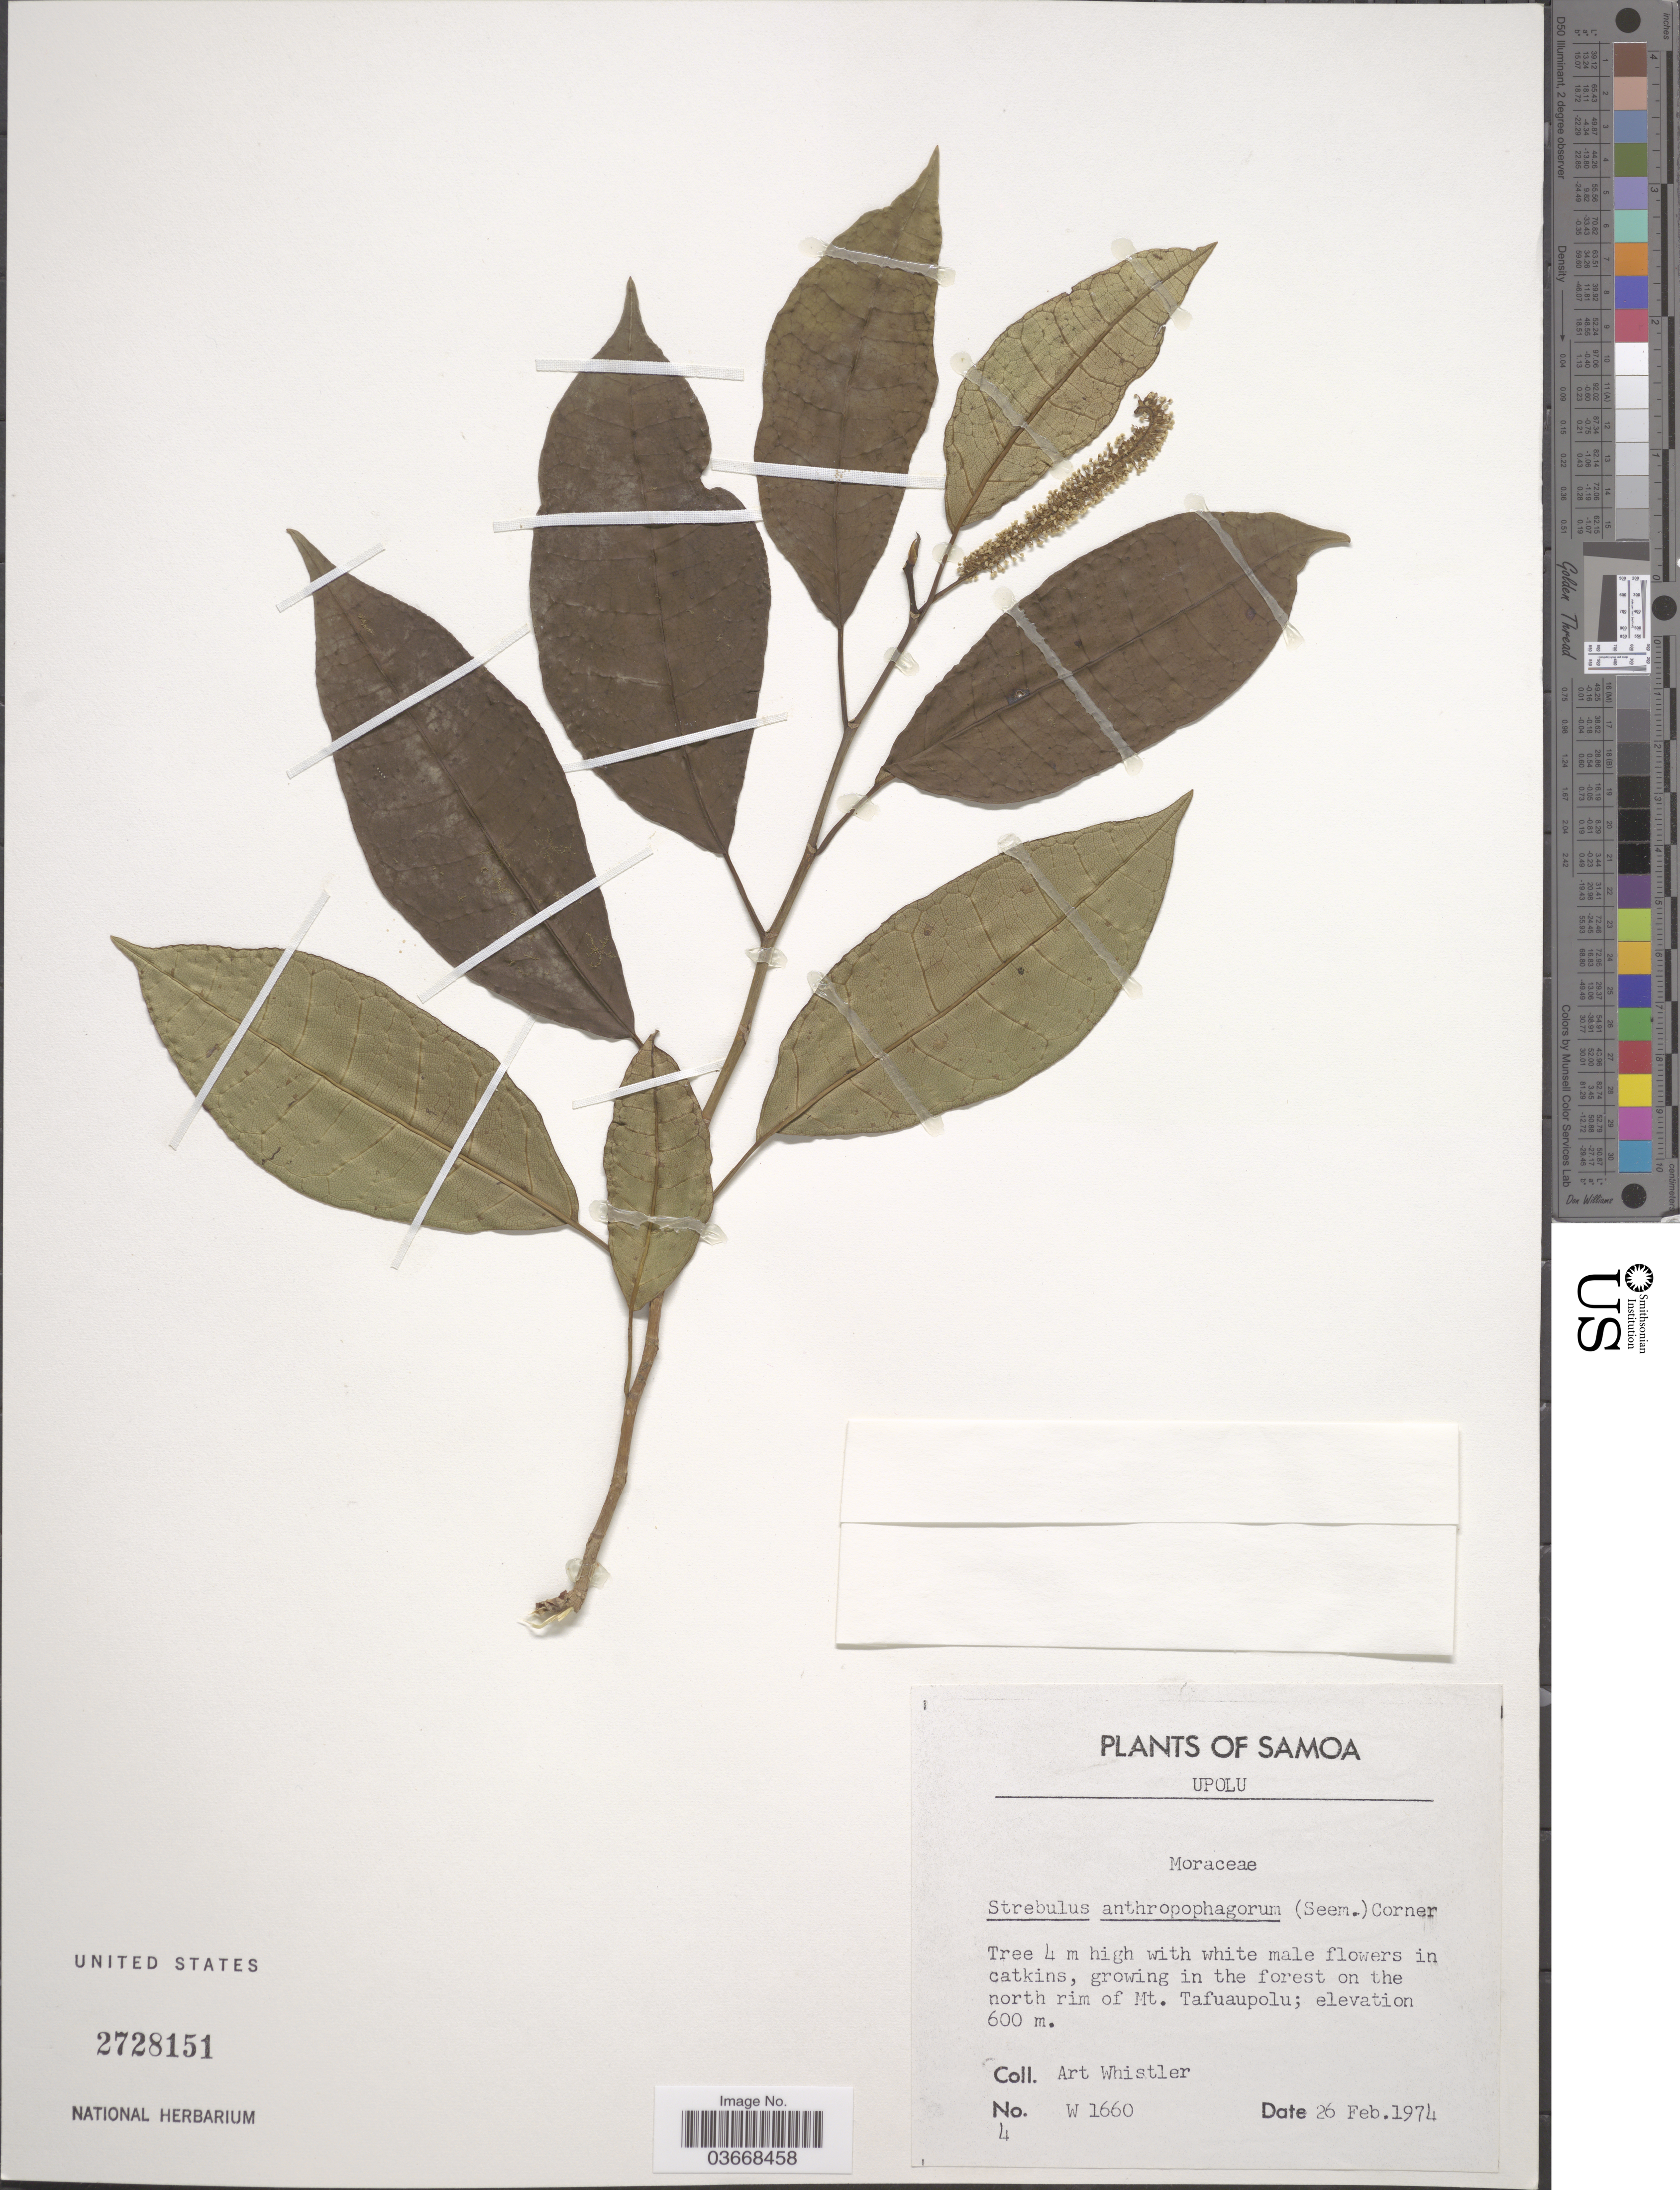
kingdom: Plantae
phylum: Tracheophyta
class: Magnoliopsida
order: Rosales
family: Moraceae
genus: Paratrophis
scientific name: Paratrophis anthropophagorum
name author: (Seem.) Benth. & Hook. f. ex Drake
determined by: Wagner, W. L., (BOT), Smithsonian Institution - National Museum of Natural History (UNITED STATES)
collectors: A. Whistler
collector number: W1660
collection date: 1974-02-26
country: Samoa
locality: Samoa. Upolu. In the forest on the north rim on Mt. Tafuaupolu.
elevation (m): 600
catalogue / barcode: US 2728151